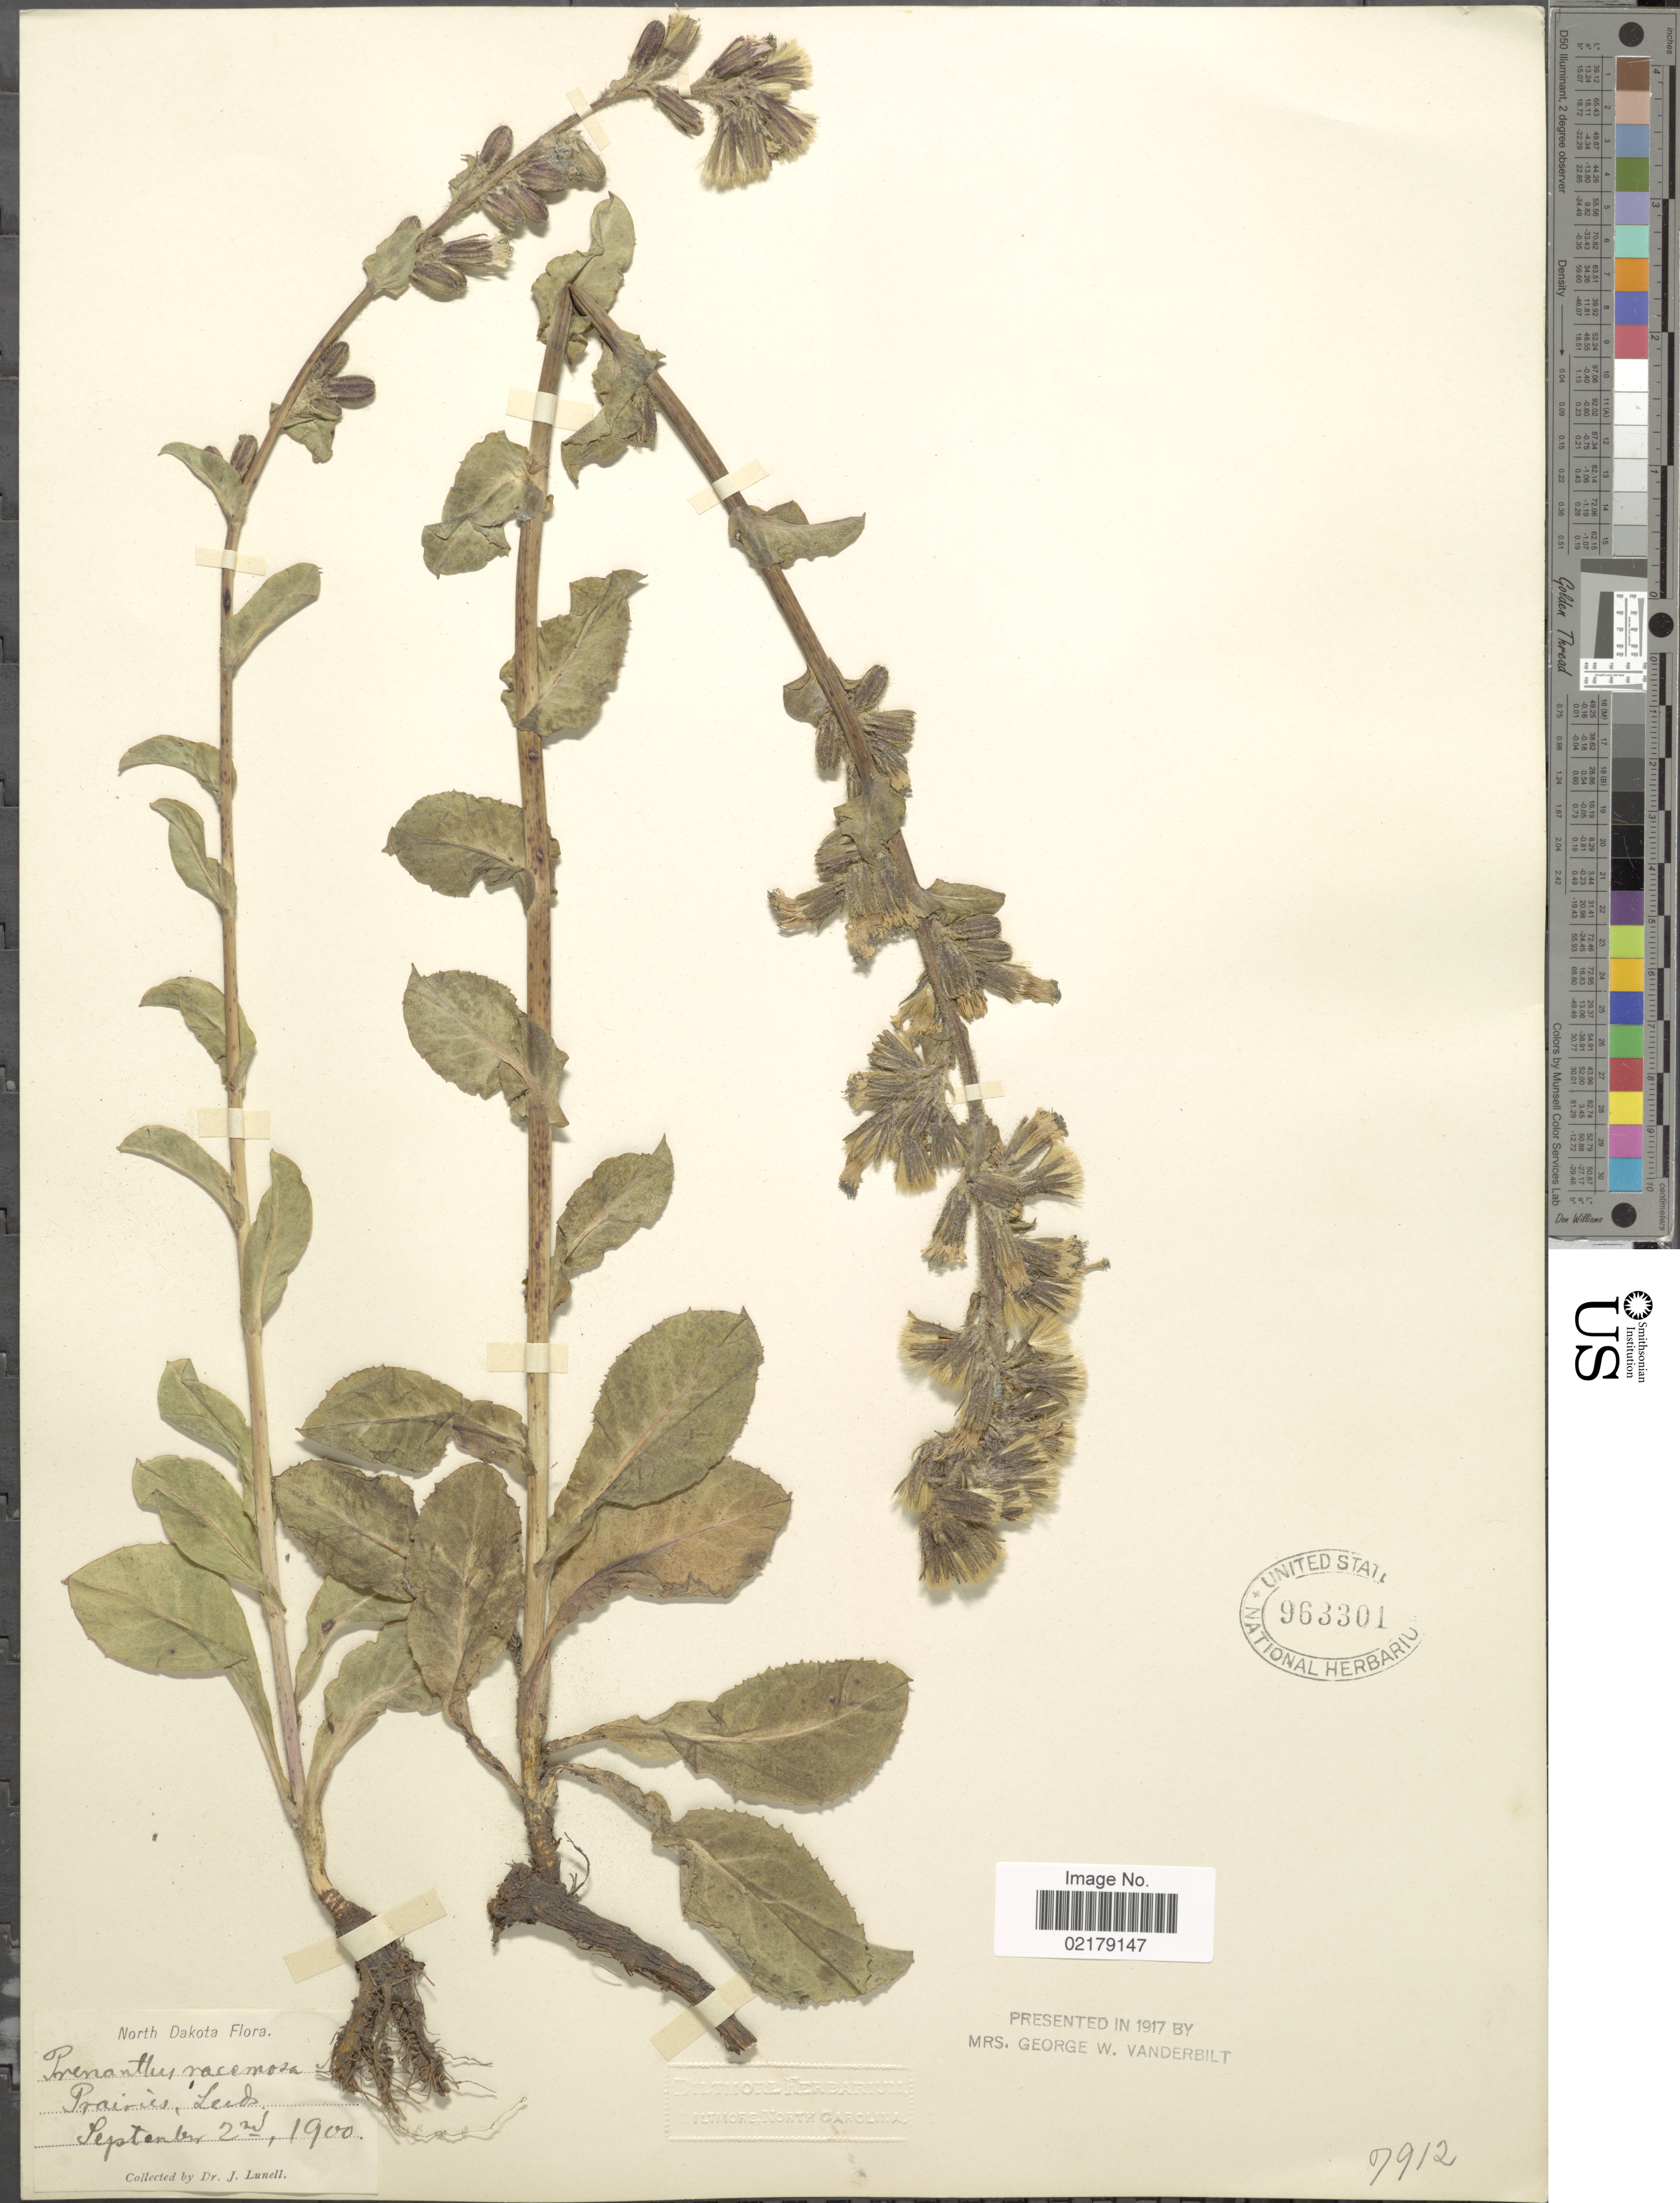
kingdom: Plantae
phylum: Tracheophyta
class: Magnoliopsida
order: Asterales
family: Asteraceae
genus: Nabalus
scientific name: Nabalus racemosus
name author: (Michx.) Hook.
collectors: J. Lunell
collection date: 1900-09-02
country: United States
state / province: North Dakota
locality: Prairies, leeds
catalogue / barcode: US 963301